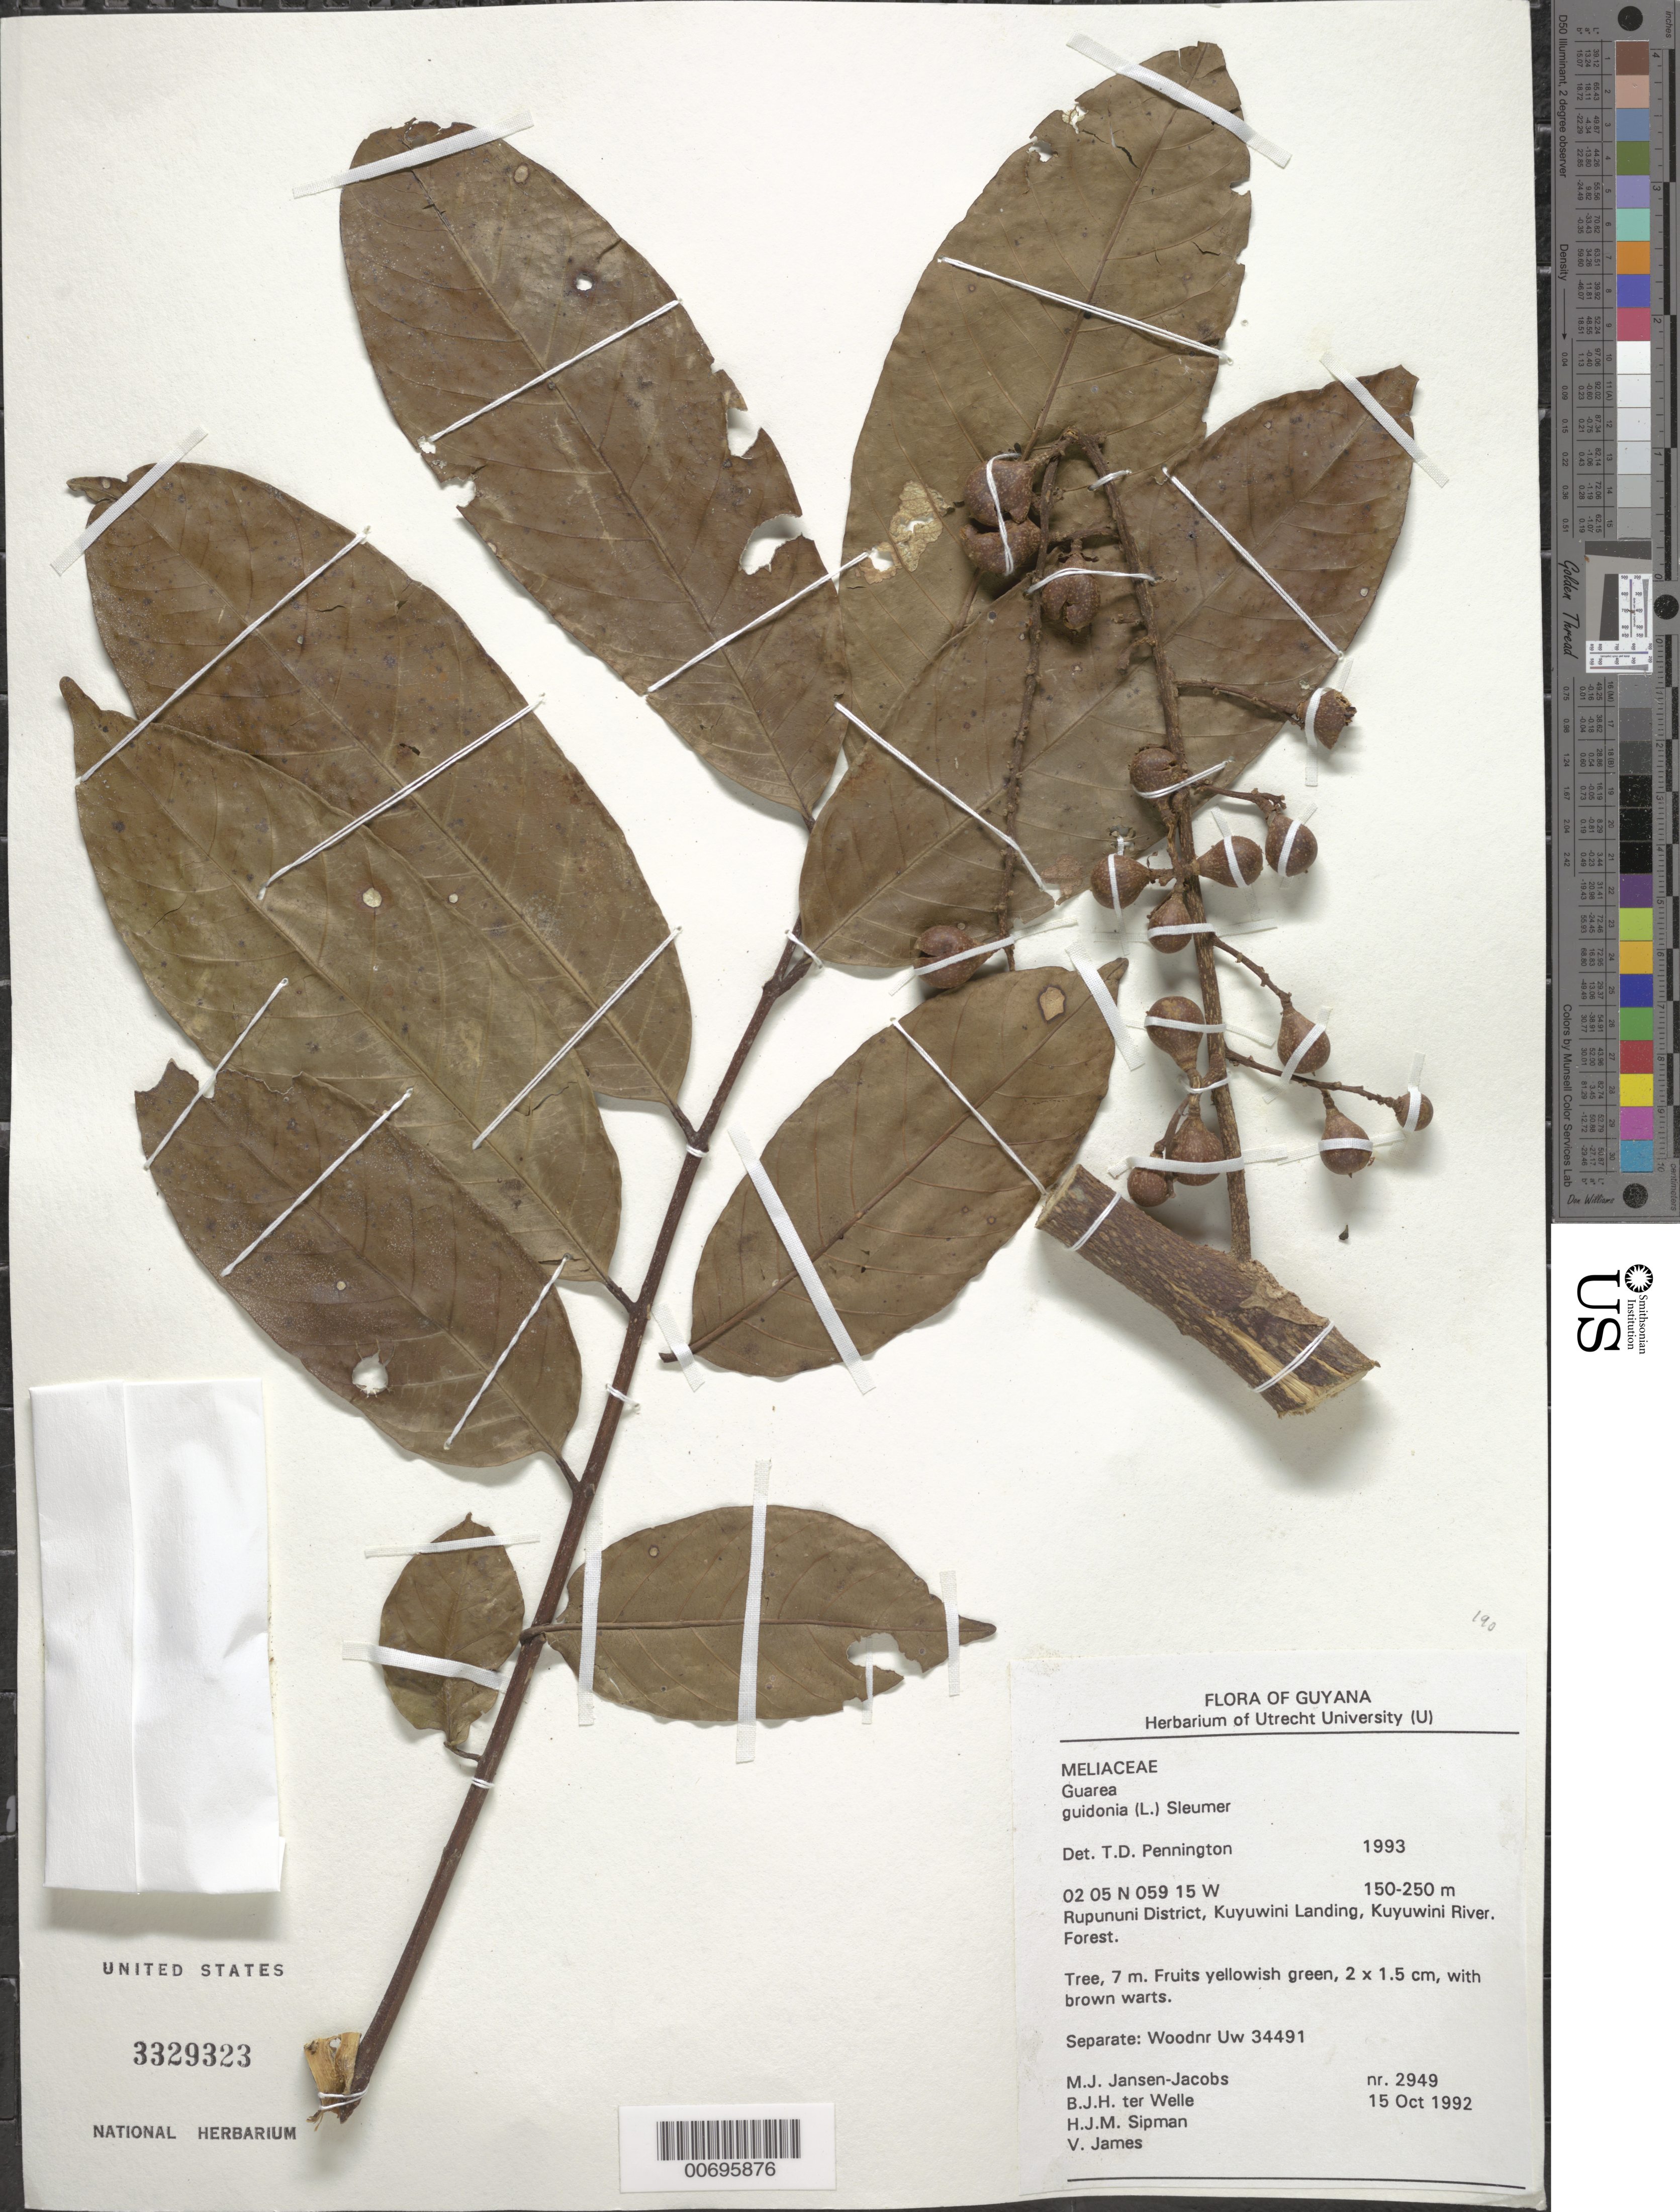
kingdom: Plantae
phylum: Tracheophyta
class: Magnoliopsida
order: Sapindales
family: Meliaceae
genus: Guarea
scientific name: Guarea guidonia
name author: (L.) Sleumer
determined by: Pennington, T. D., (K)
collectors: M. J. Jansen-Jacobs, B. Welle, H. J. M. Sipman & V. James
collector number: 2949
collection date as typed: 15-Oct-92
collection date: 1992-10-15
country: Guyana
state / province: U. Takutu-U. Essequibo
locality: Kuyuwini Landing, Kuyuwini River, Rupununi District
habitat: Forest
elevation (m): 150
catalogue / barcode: US 3329323